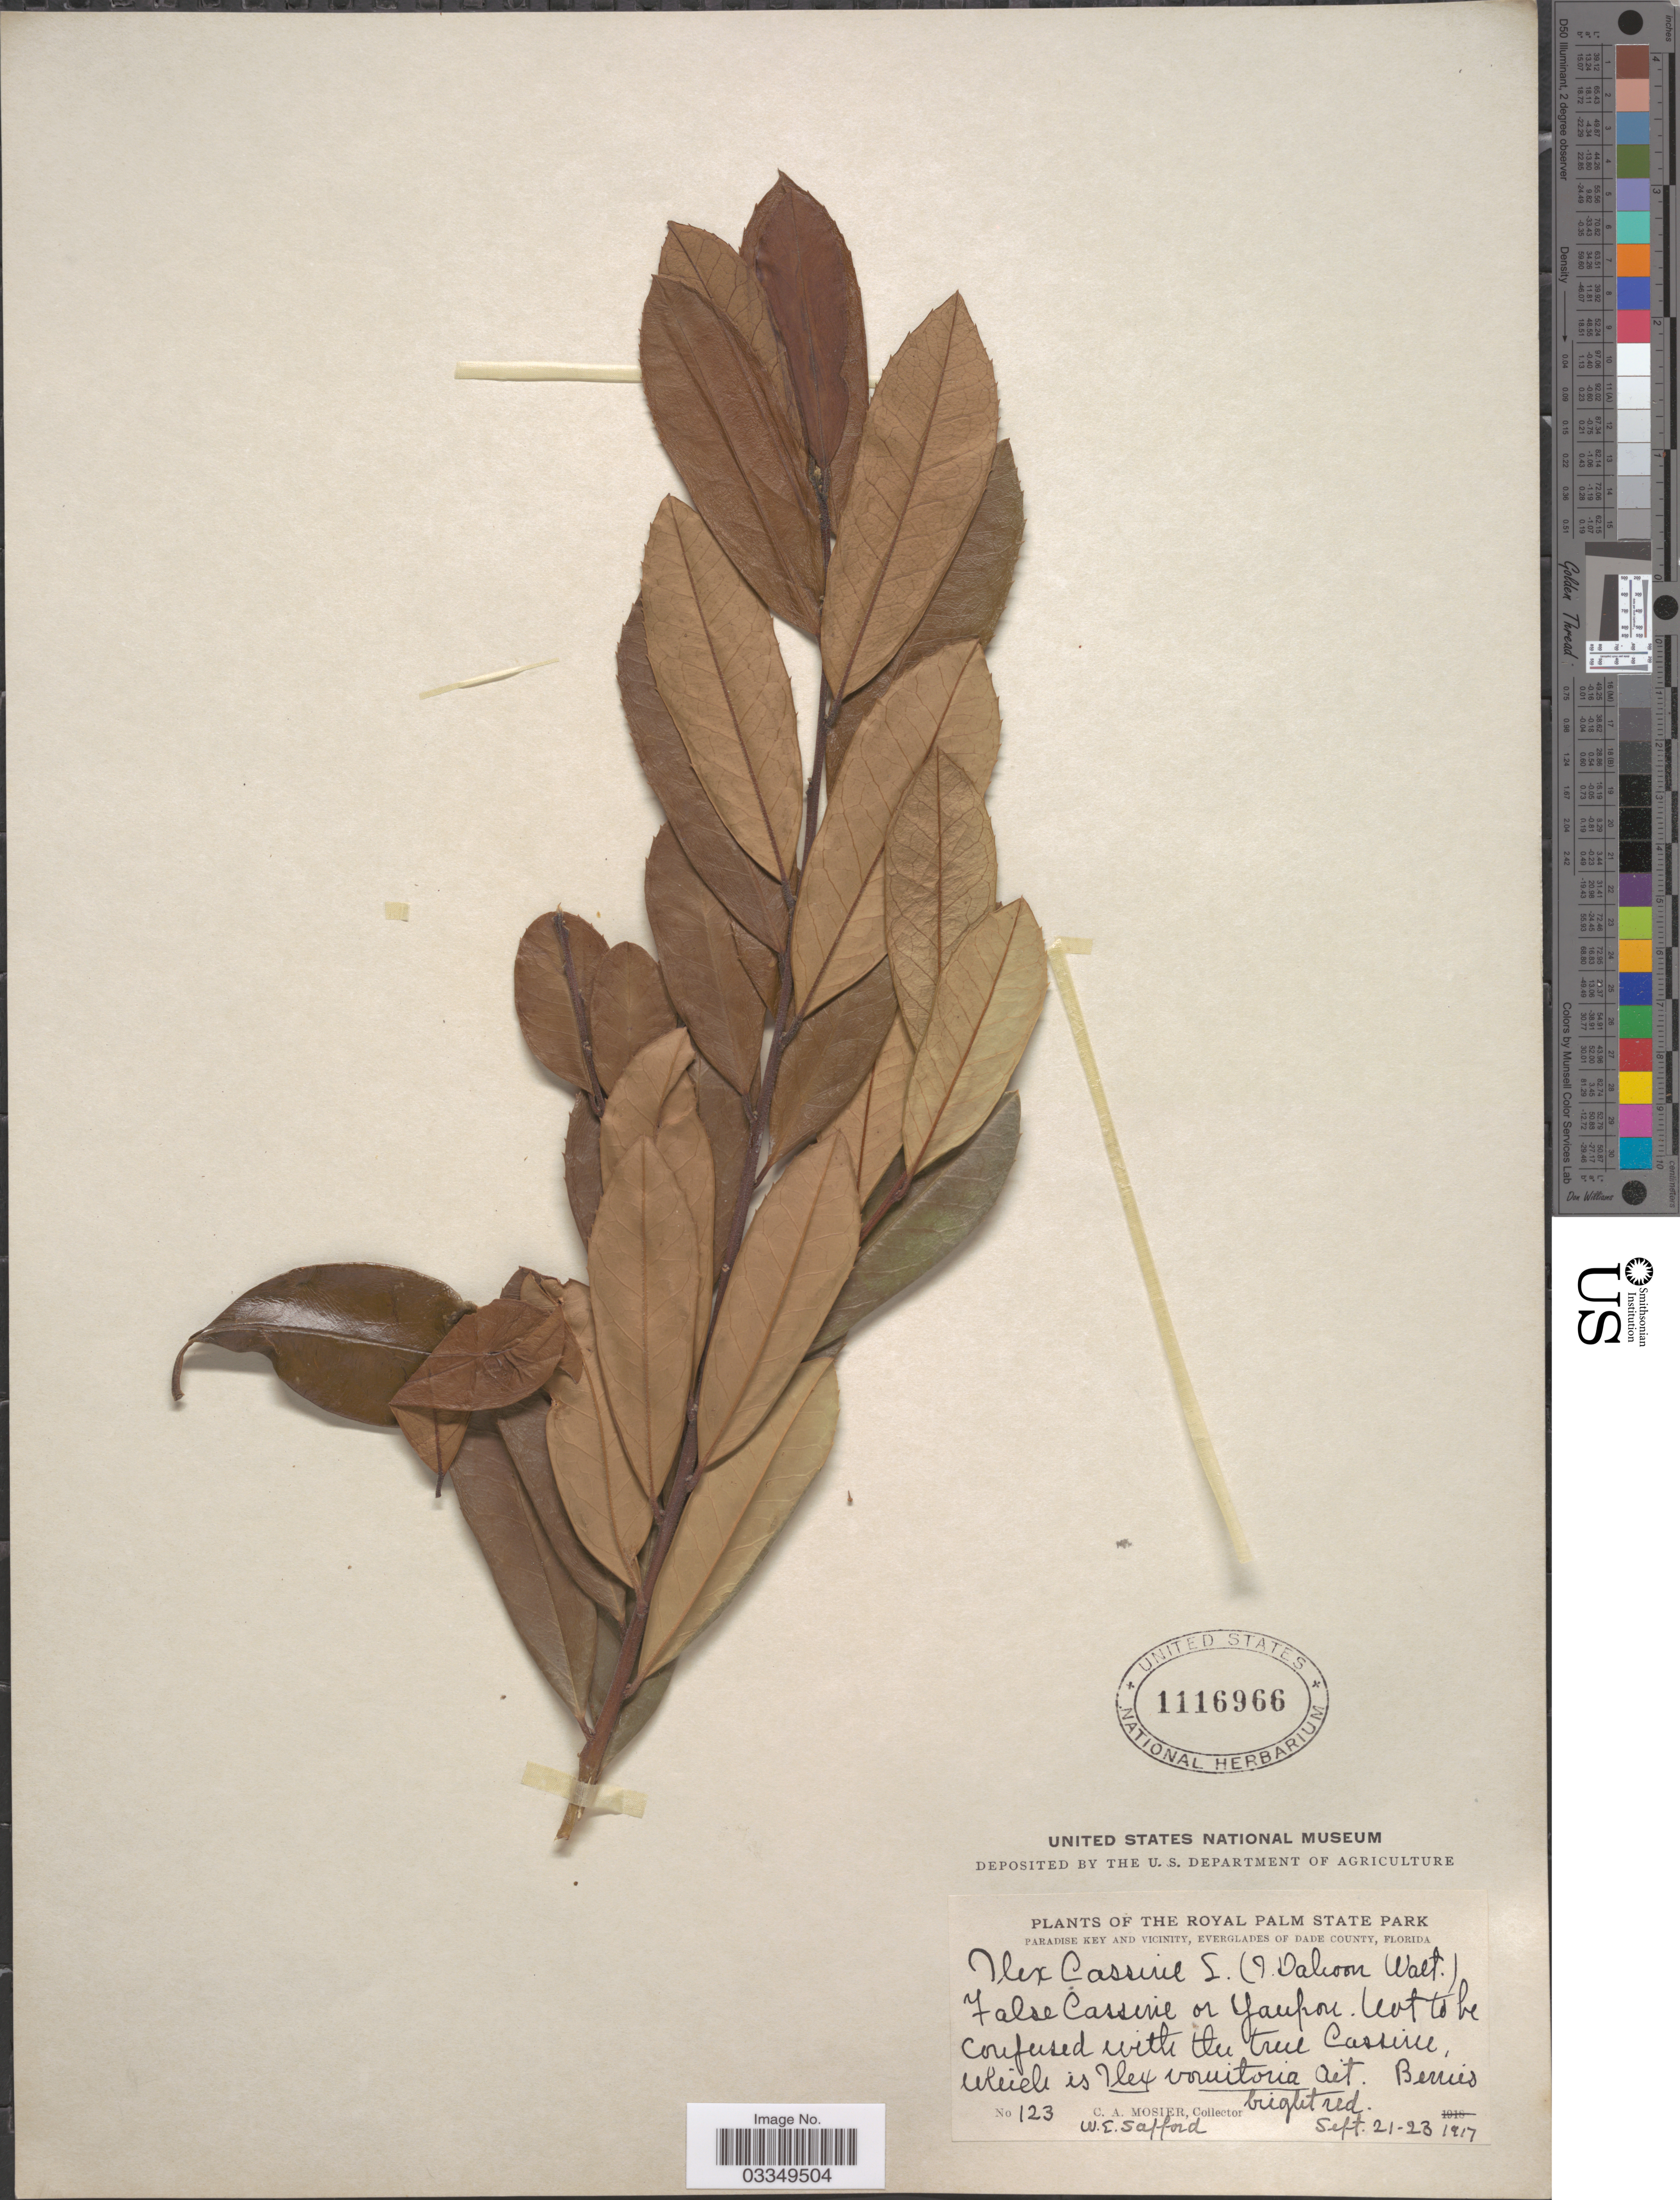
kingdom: Plantae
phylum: Tracheophyta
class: Magnoliopsida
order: Aquifoliales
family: Aquifoliaceae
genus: Ilex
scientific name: Ilex cassine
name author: L.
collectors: C. A. Mosier & W. E. Safford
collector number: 123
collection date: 1917-09-21/1917-09-23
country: United States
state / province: Florida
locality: The Royal Palm State Park, Paradise Key and vicinity, Everglades of Dade County, False Yaupon.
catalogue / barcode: US 1116966